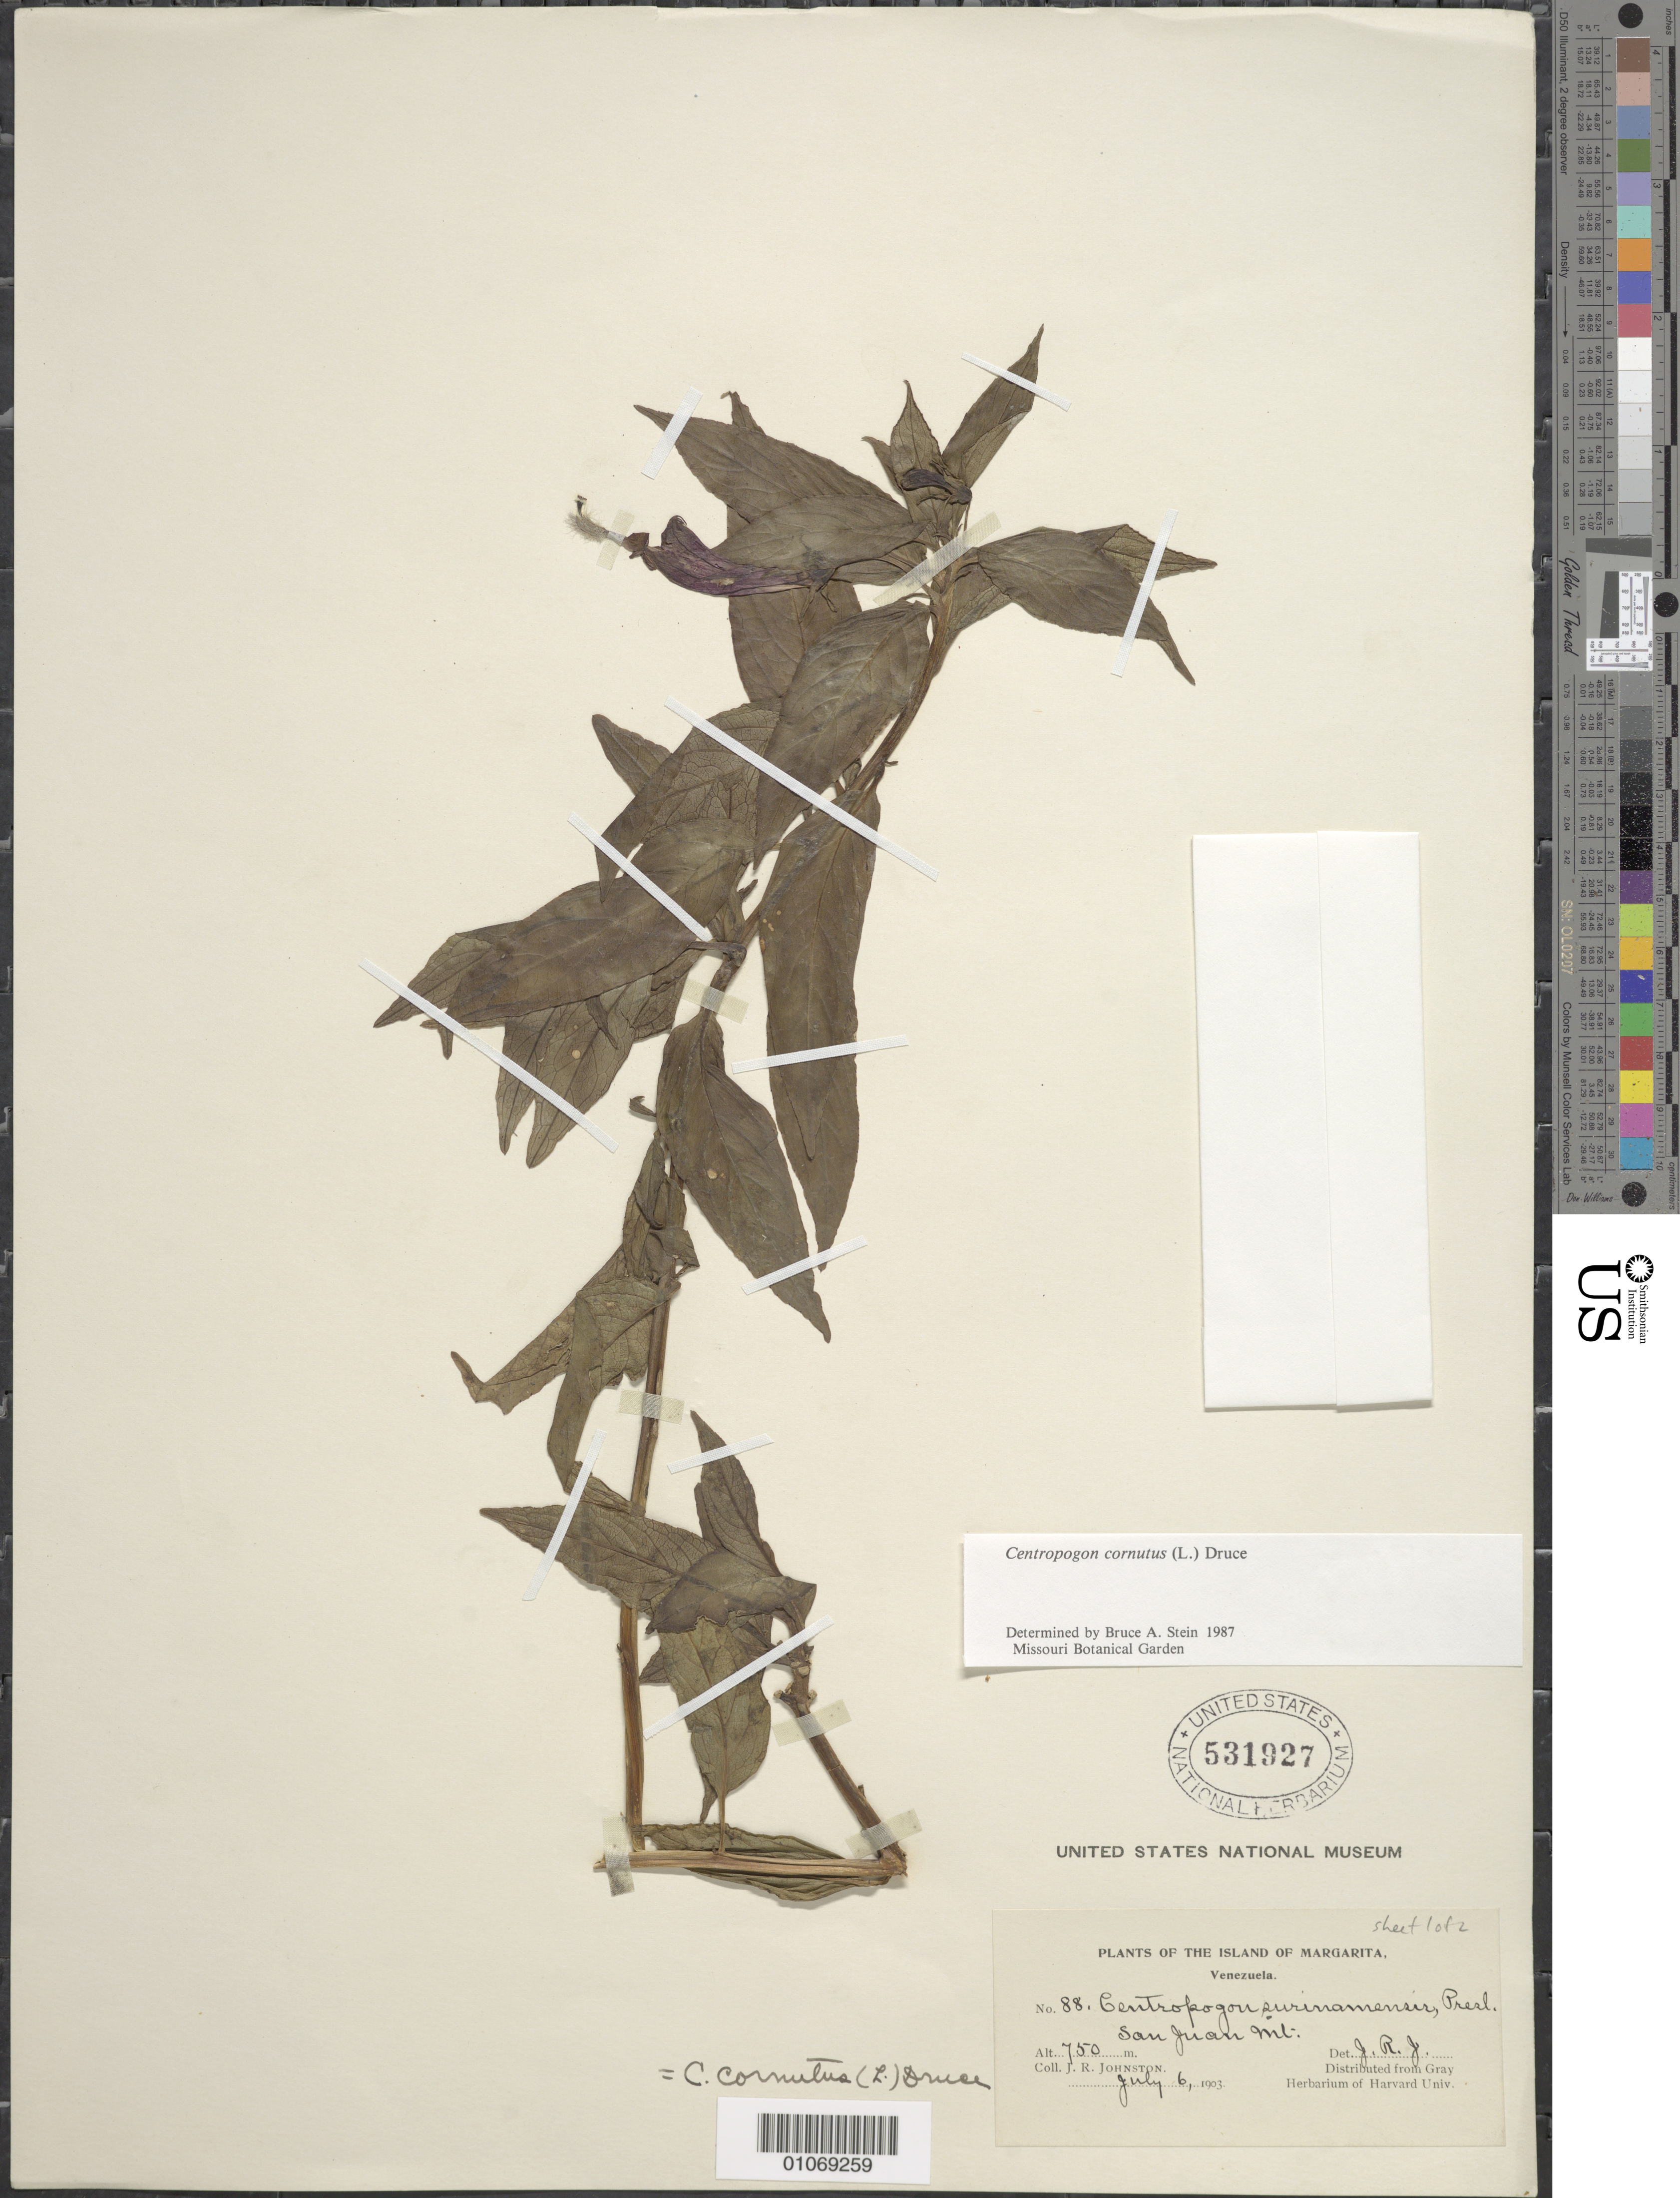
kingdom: Plantae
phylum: Tracheophyta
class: Magnoliopsida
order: Asterales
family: Campanulaceae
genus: Centropogon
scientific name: Centropogon cornutus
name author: (L.) Druce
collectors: J. Johnston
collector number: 88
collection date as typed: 06 Jul 1903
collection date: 1903-07-06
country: Venezuela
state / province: Nueva Esparta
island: Margarita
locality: San Juan Mountain.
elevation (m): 750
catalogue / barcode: US 531927